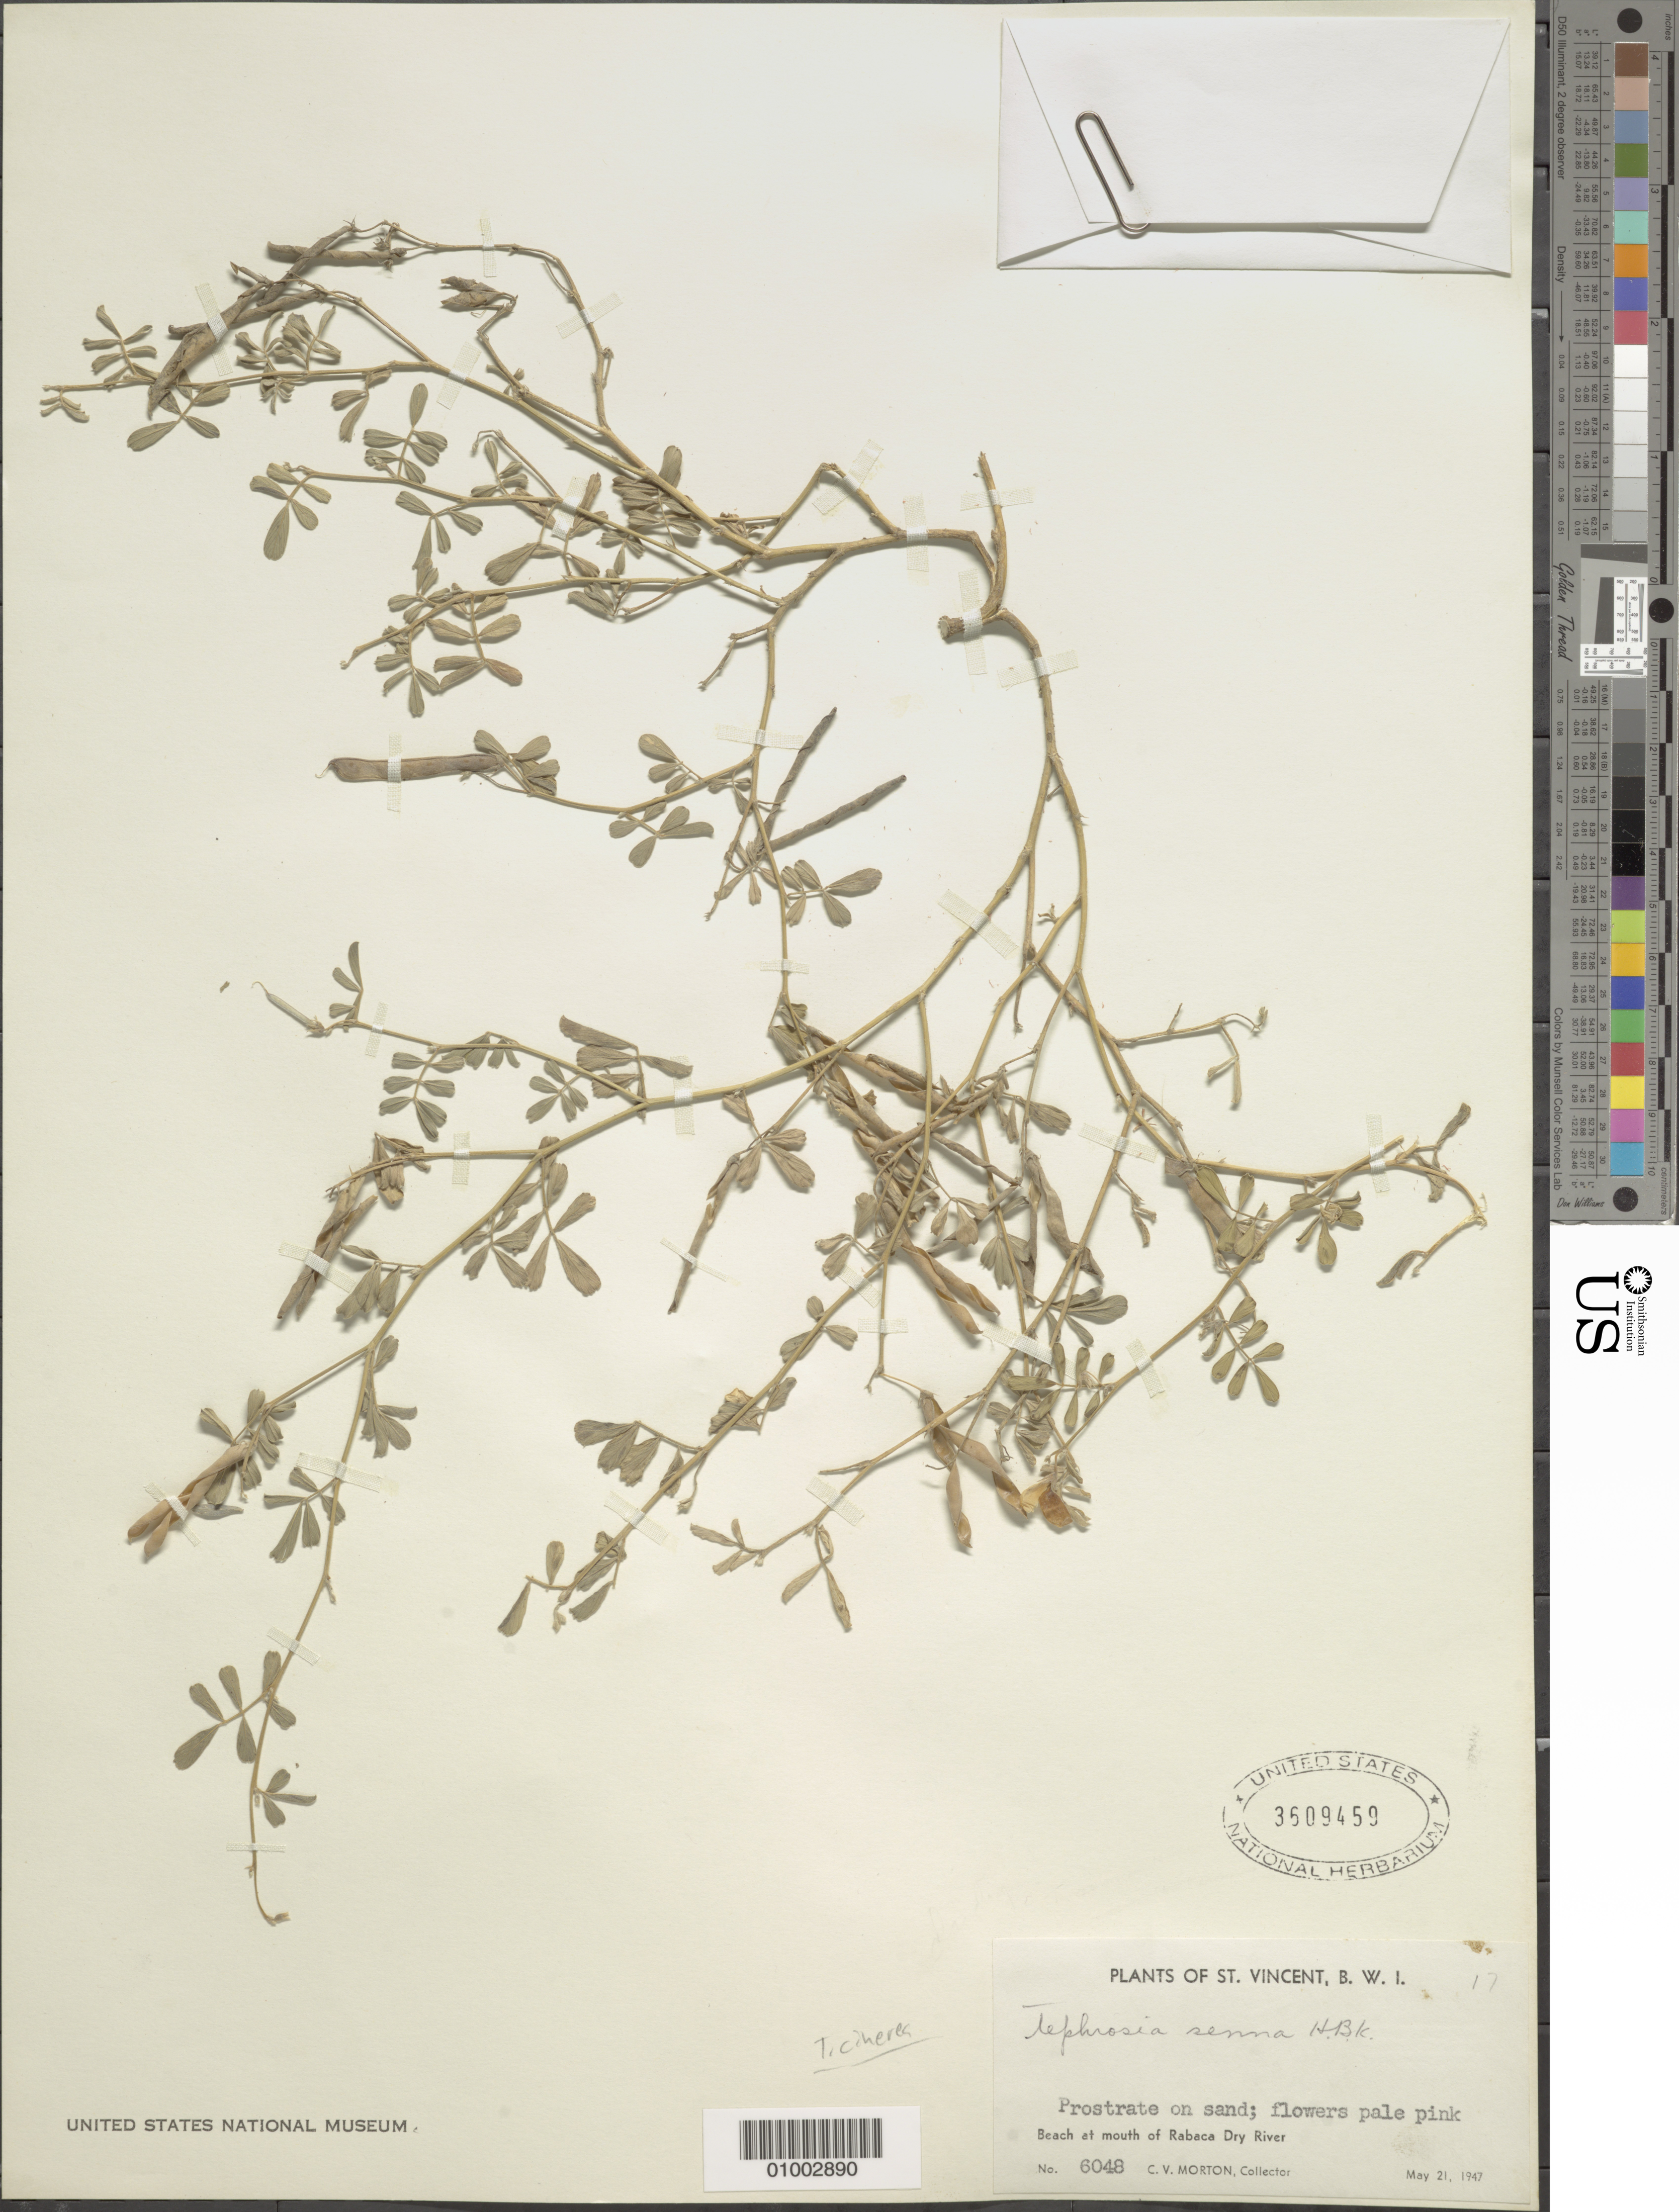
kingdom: Plantae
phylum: Tracheophyta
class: Magnoliopsida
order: Fabales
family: Fabaceae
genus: Tephrosia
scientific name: Tephrosia cinerea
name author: (L.) Pers.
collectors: C. V. Morton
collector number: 6048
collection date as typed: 21 May 1947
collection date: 1947-05-21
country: St. Vincent - Grenadines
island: St. Vincent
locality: Prostrate on sand, Beach at mouth of Rabaca Dry River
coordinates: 0 N, 0 E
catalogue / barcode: US 3509459